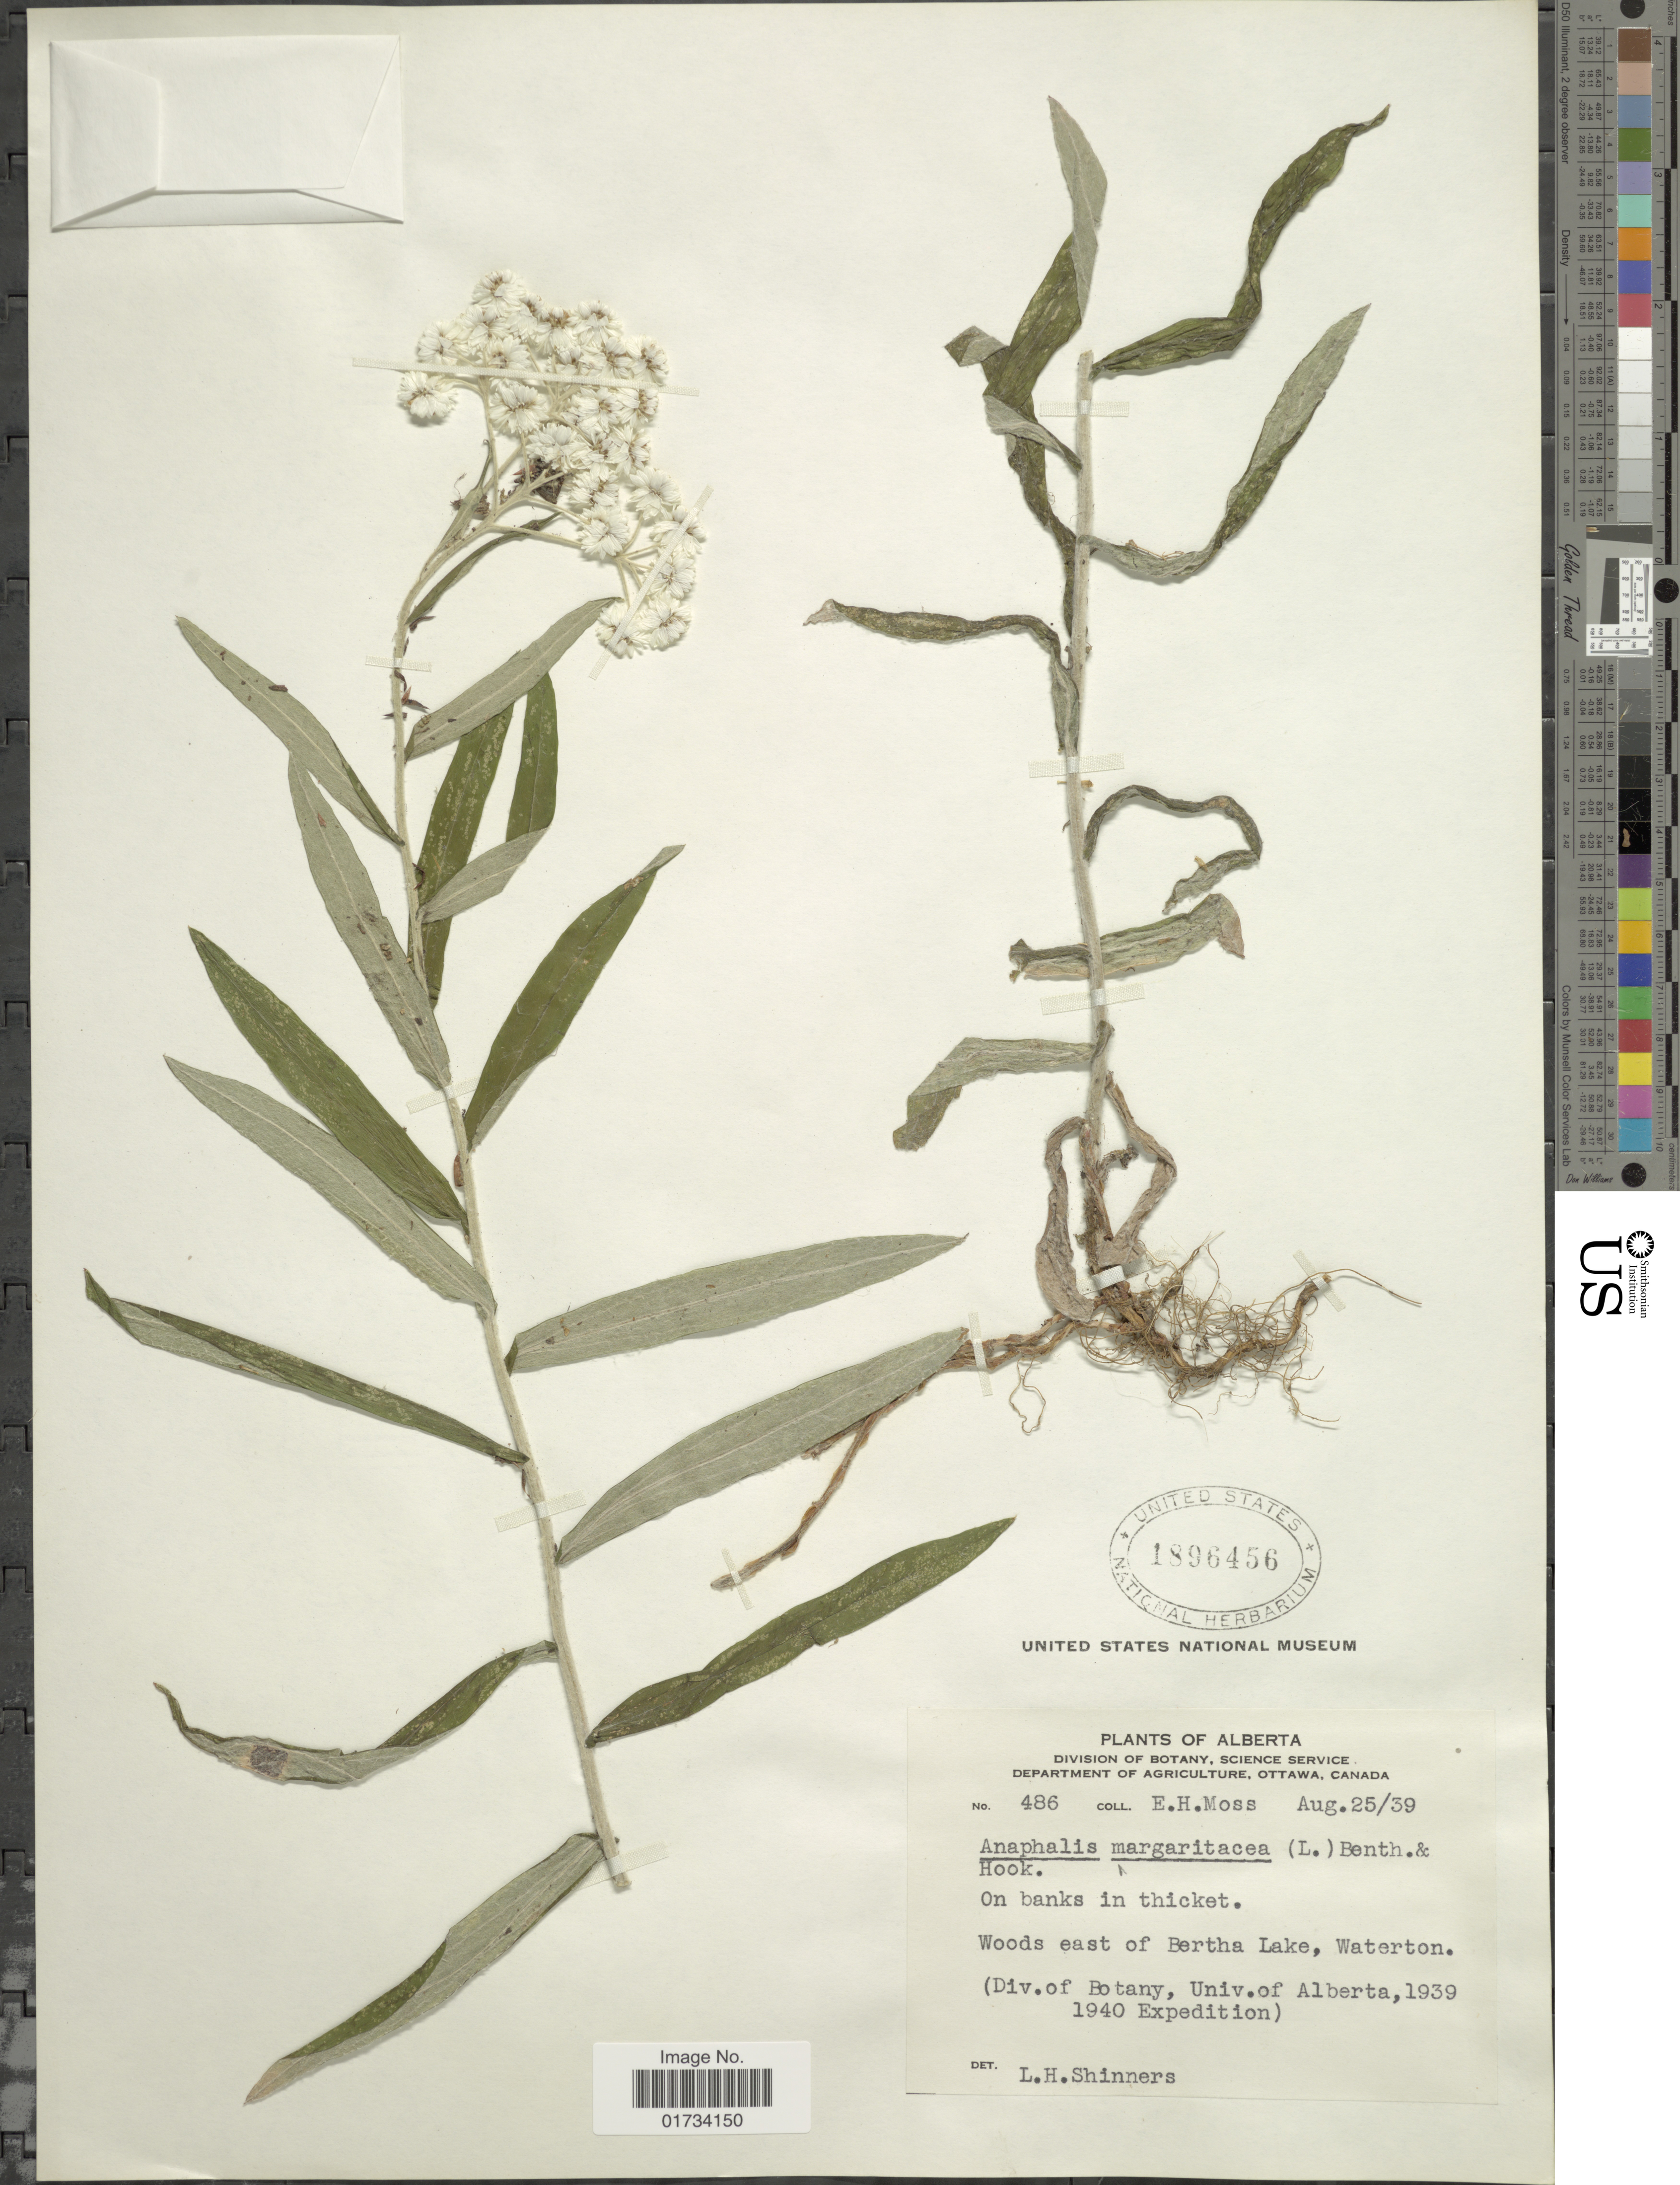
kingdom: Plantae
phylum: Tracheophyta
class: Magnoliopsida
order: Asterales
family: Asteraceae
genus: Anaphalis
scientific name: Anaphalis margaritacea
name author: (L.) Benth. & Hook. f.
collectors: E. Moss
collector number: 486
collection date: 1939-08-25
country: Canada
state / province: Alberta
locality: On banks in thicket, woods east of Bertha Lake, Waterton(Div. of Botany, Univ. of Alberta, 1939 1940)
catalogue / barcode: US 1896456